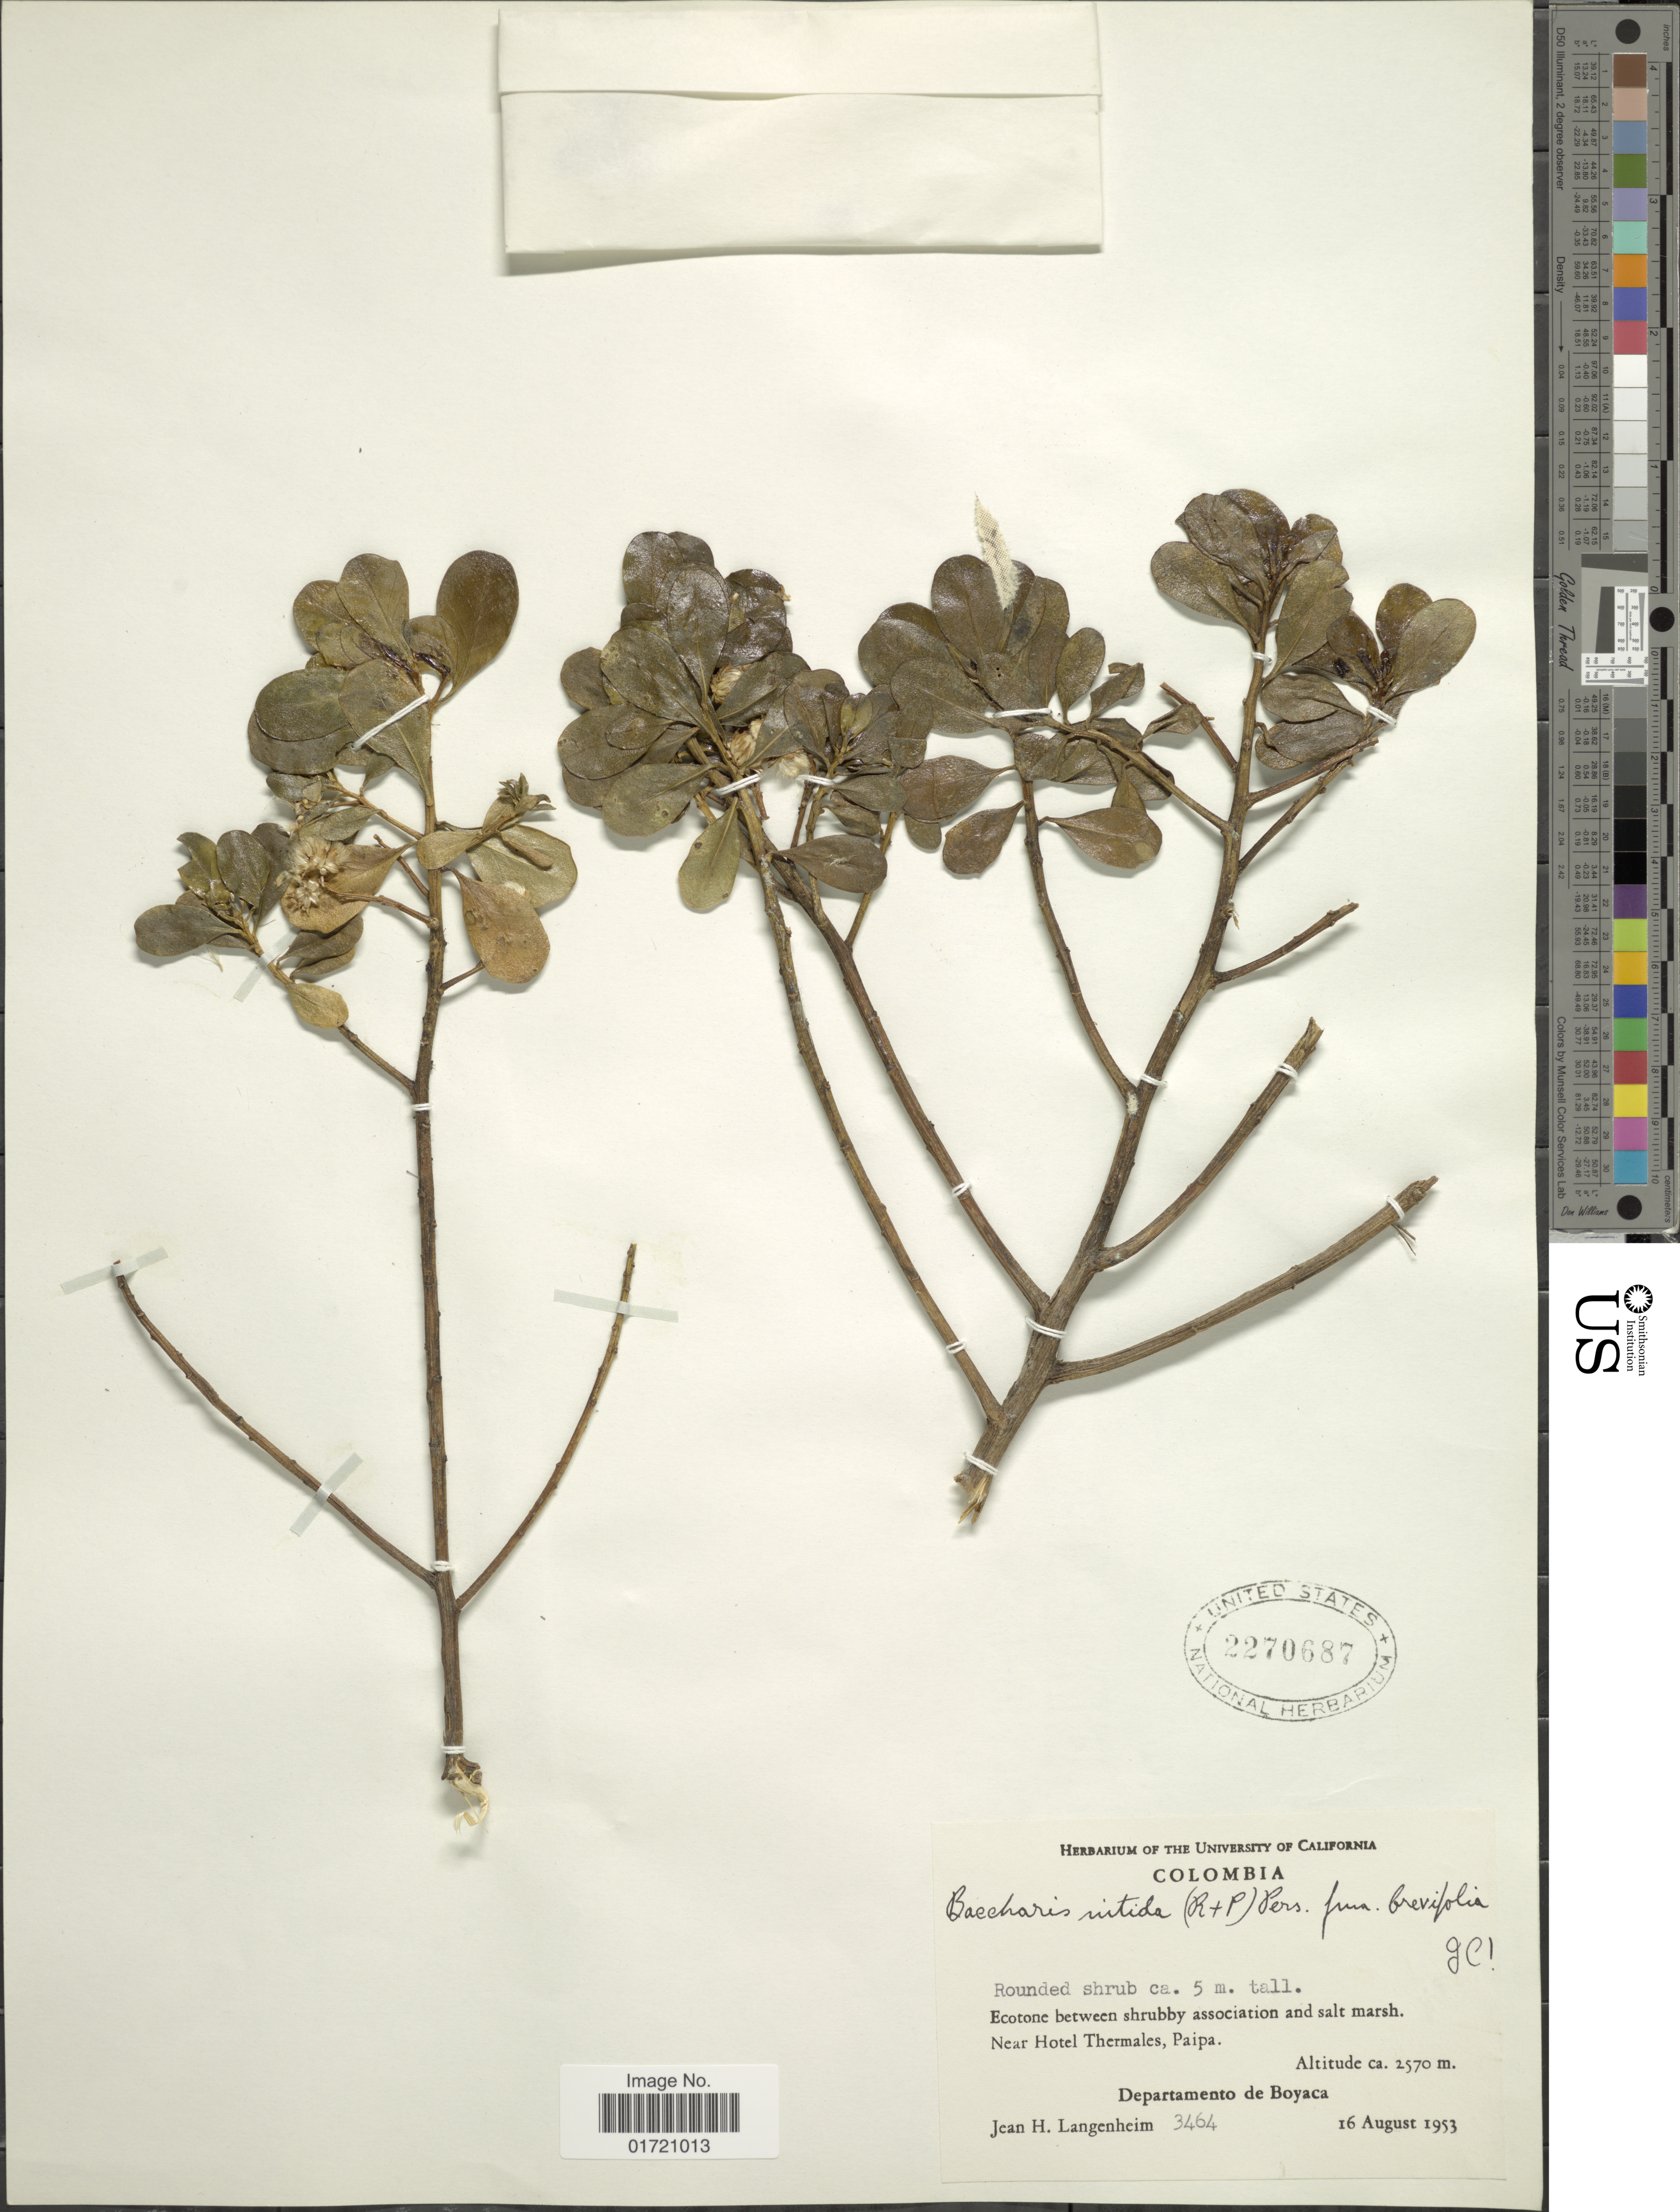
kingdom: Plantae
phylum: Tracheophyta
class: Magnoliopsida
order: Asterales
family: Asteraceae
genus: Baccharis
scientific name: Baccharis nitida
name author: (Ruiz & Pav.) Pers.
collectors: J. H. Langenheim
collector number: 3464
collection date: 1953-08-16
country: Colombia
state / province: Boyacá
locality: Near Hotel Thermales, Paipa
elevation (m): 2570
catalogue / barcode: US 2270687